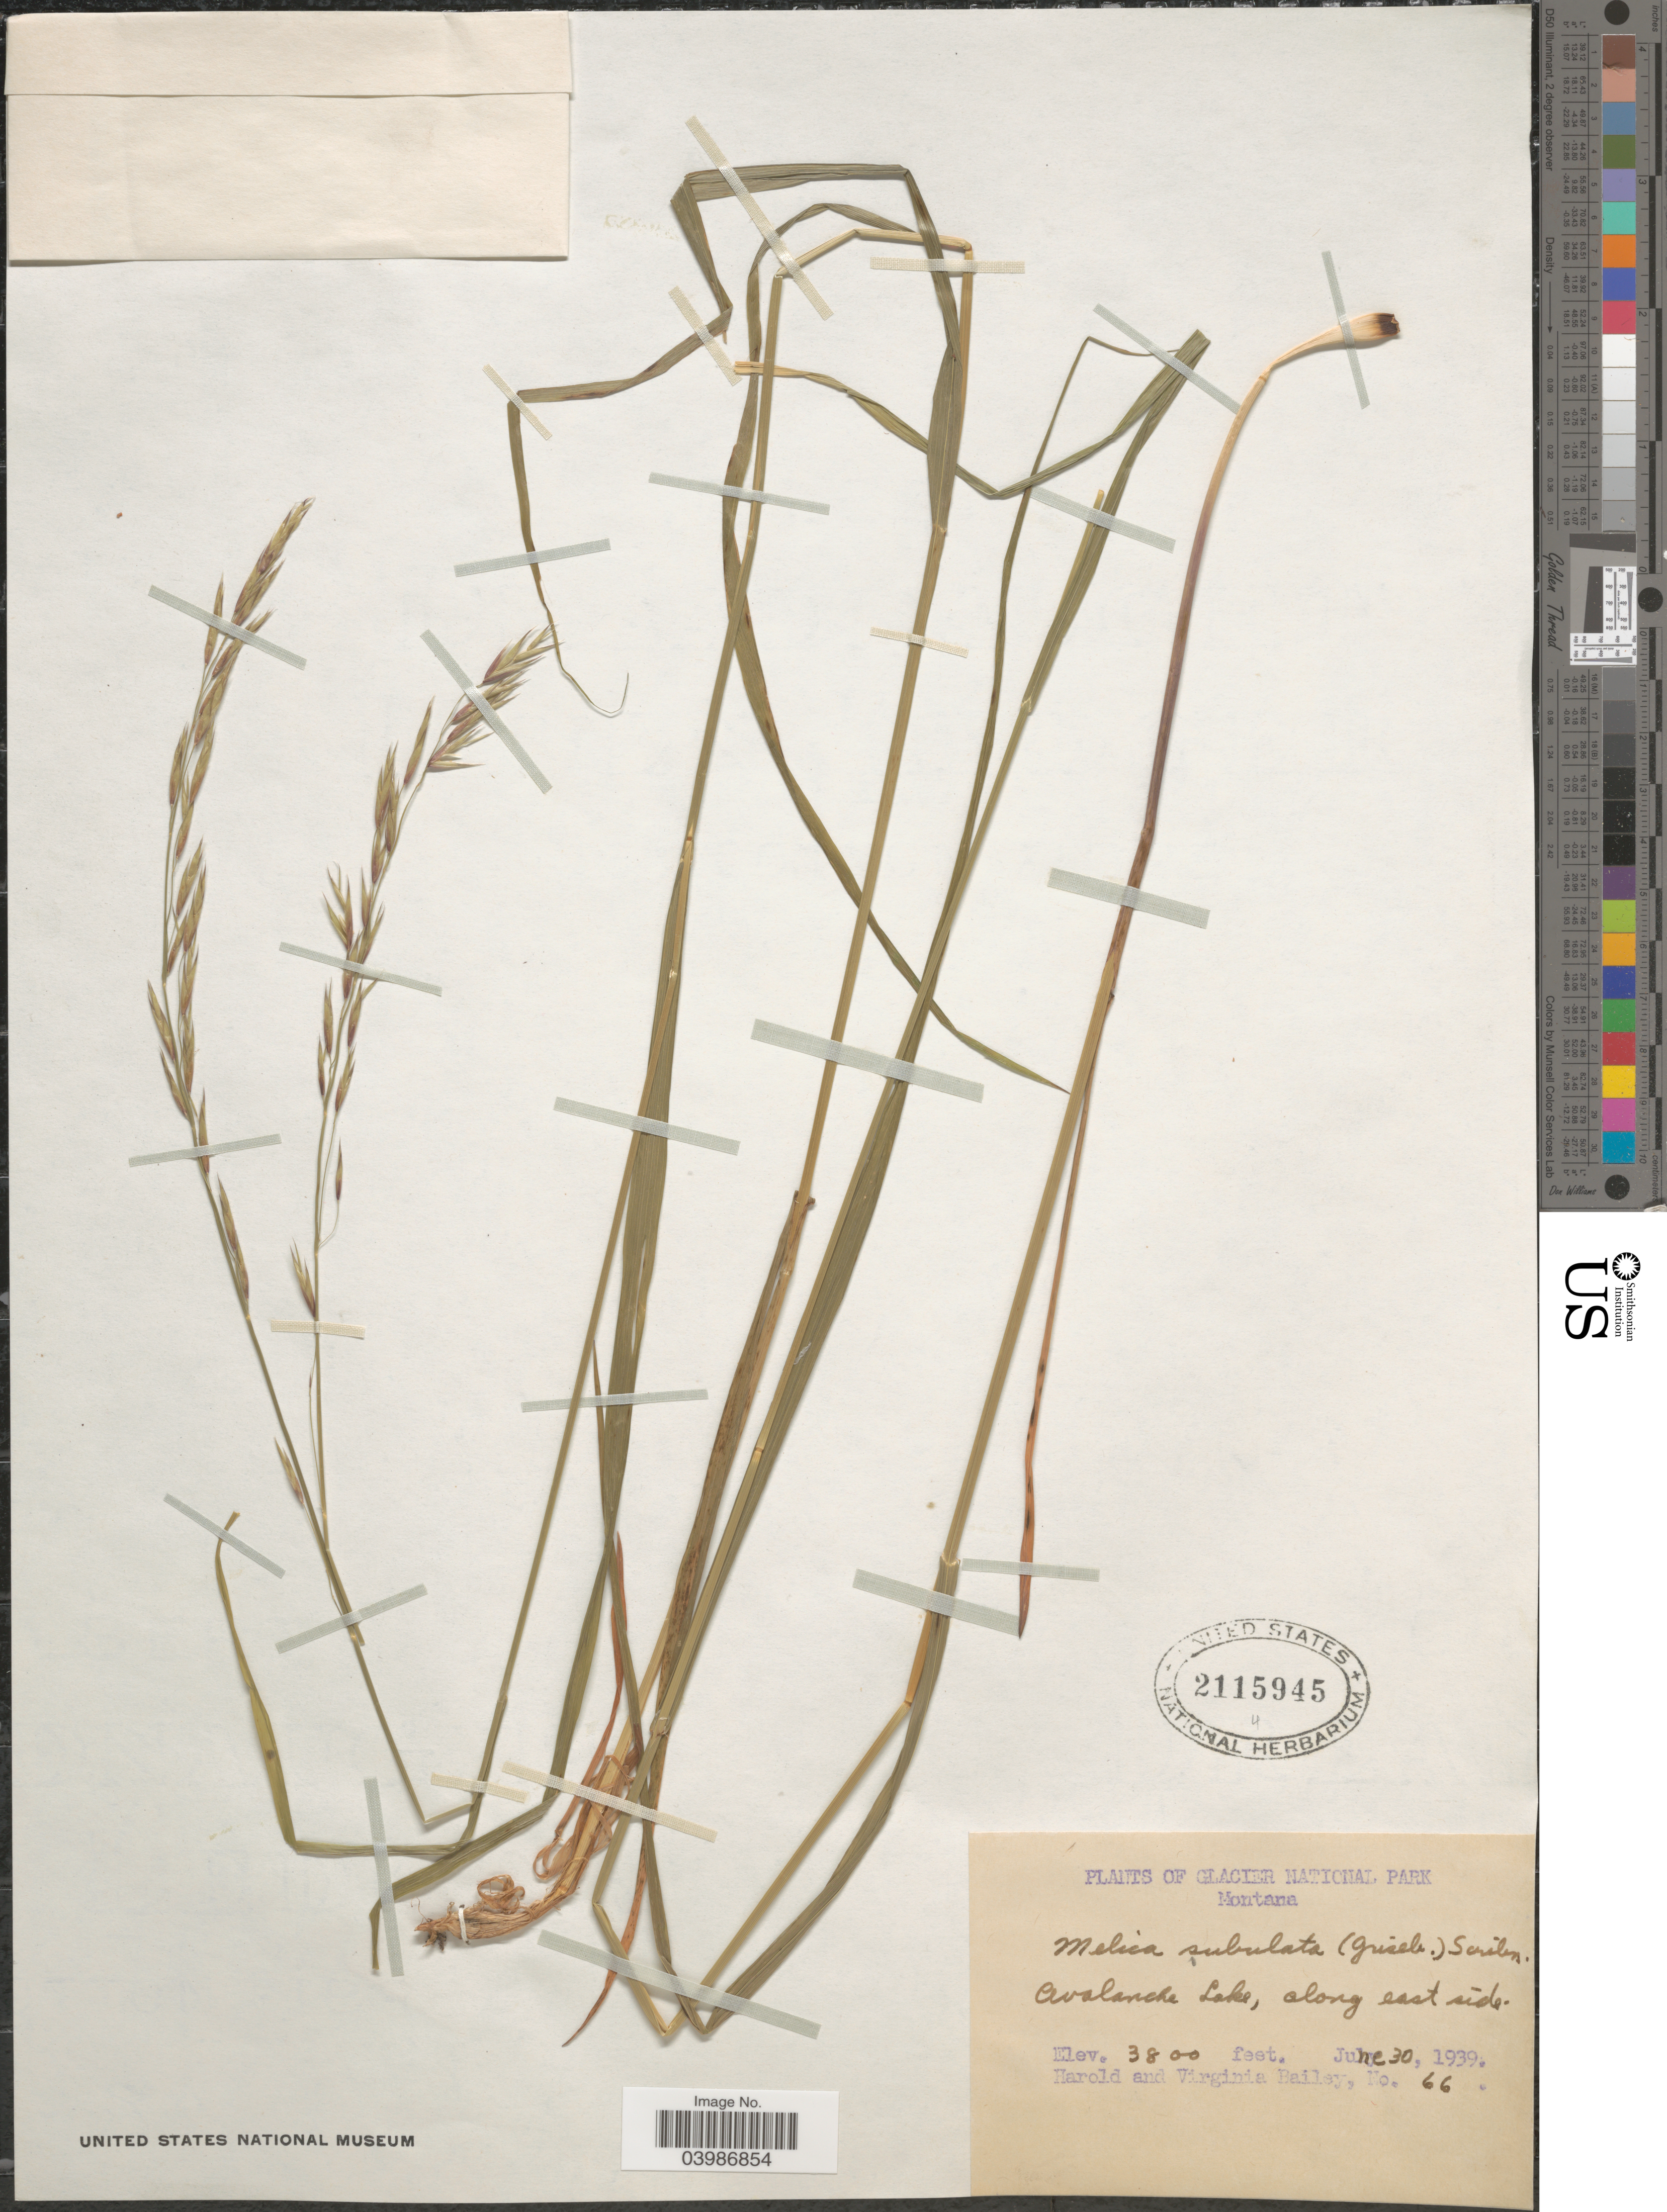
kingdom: Plantae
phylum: Tracheophyta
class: Liliopsida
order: Poales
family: Poaceae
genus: Melica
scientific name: Melica subulata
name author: (Griseb.) Scribn.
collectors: H. Bailey & V. L. Bailey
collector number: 66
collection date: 1939-06-30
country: United States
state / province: Montana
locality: Glacier National Park. Avalanche Lake, along east side.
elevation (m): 1158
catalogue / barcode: US 2115945